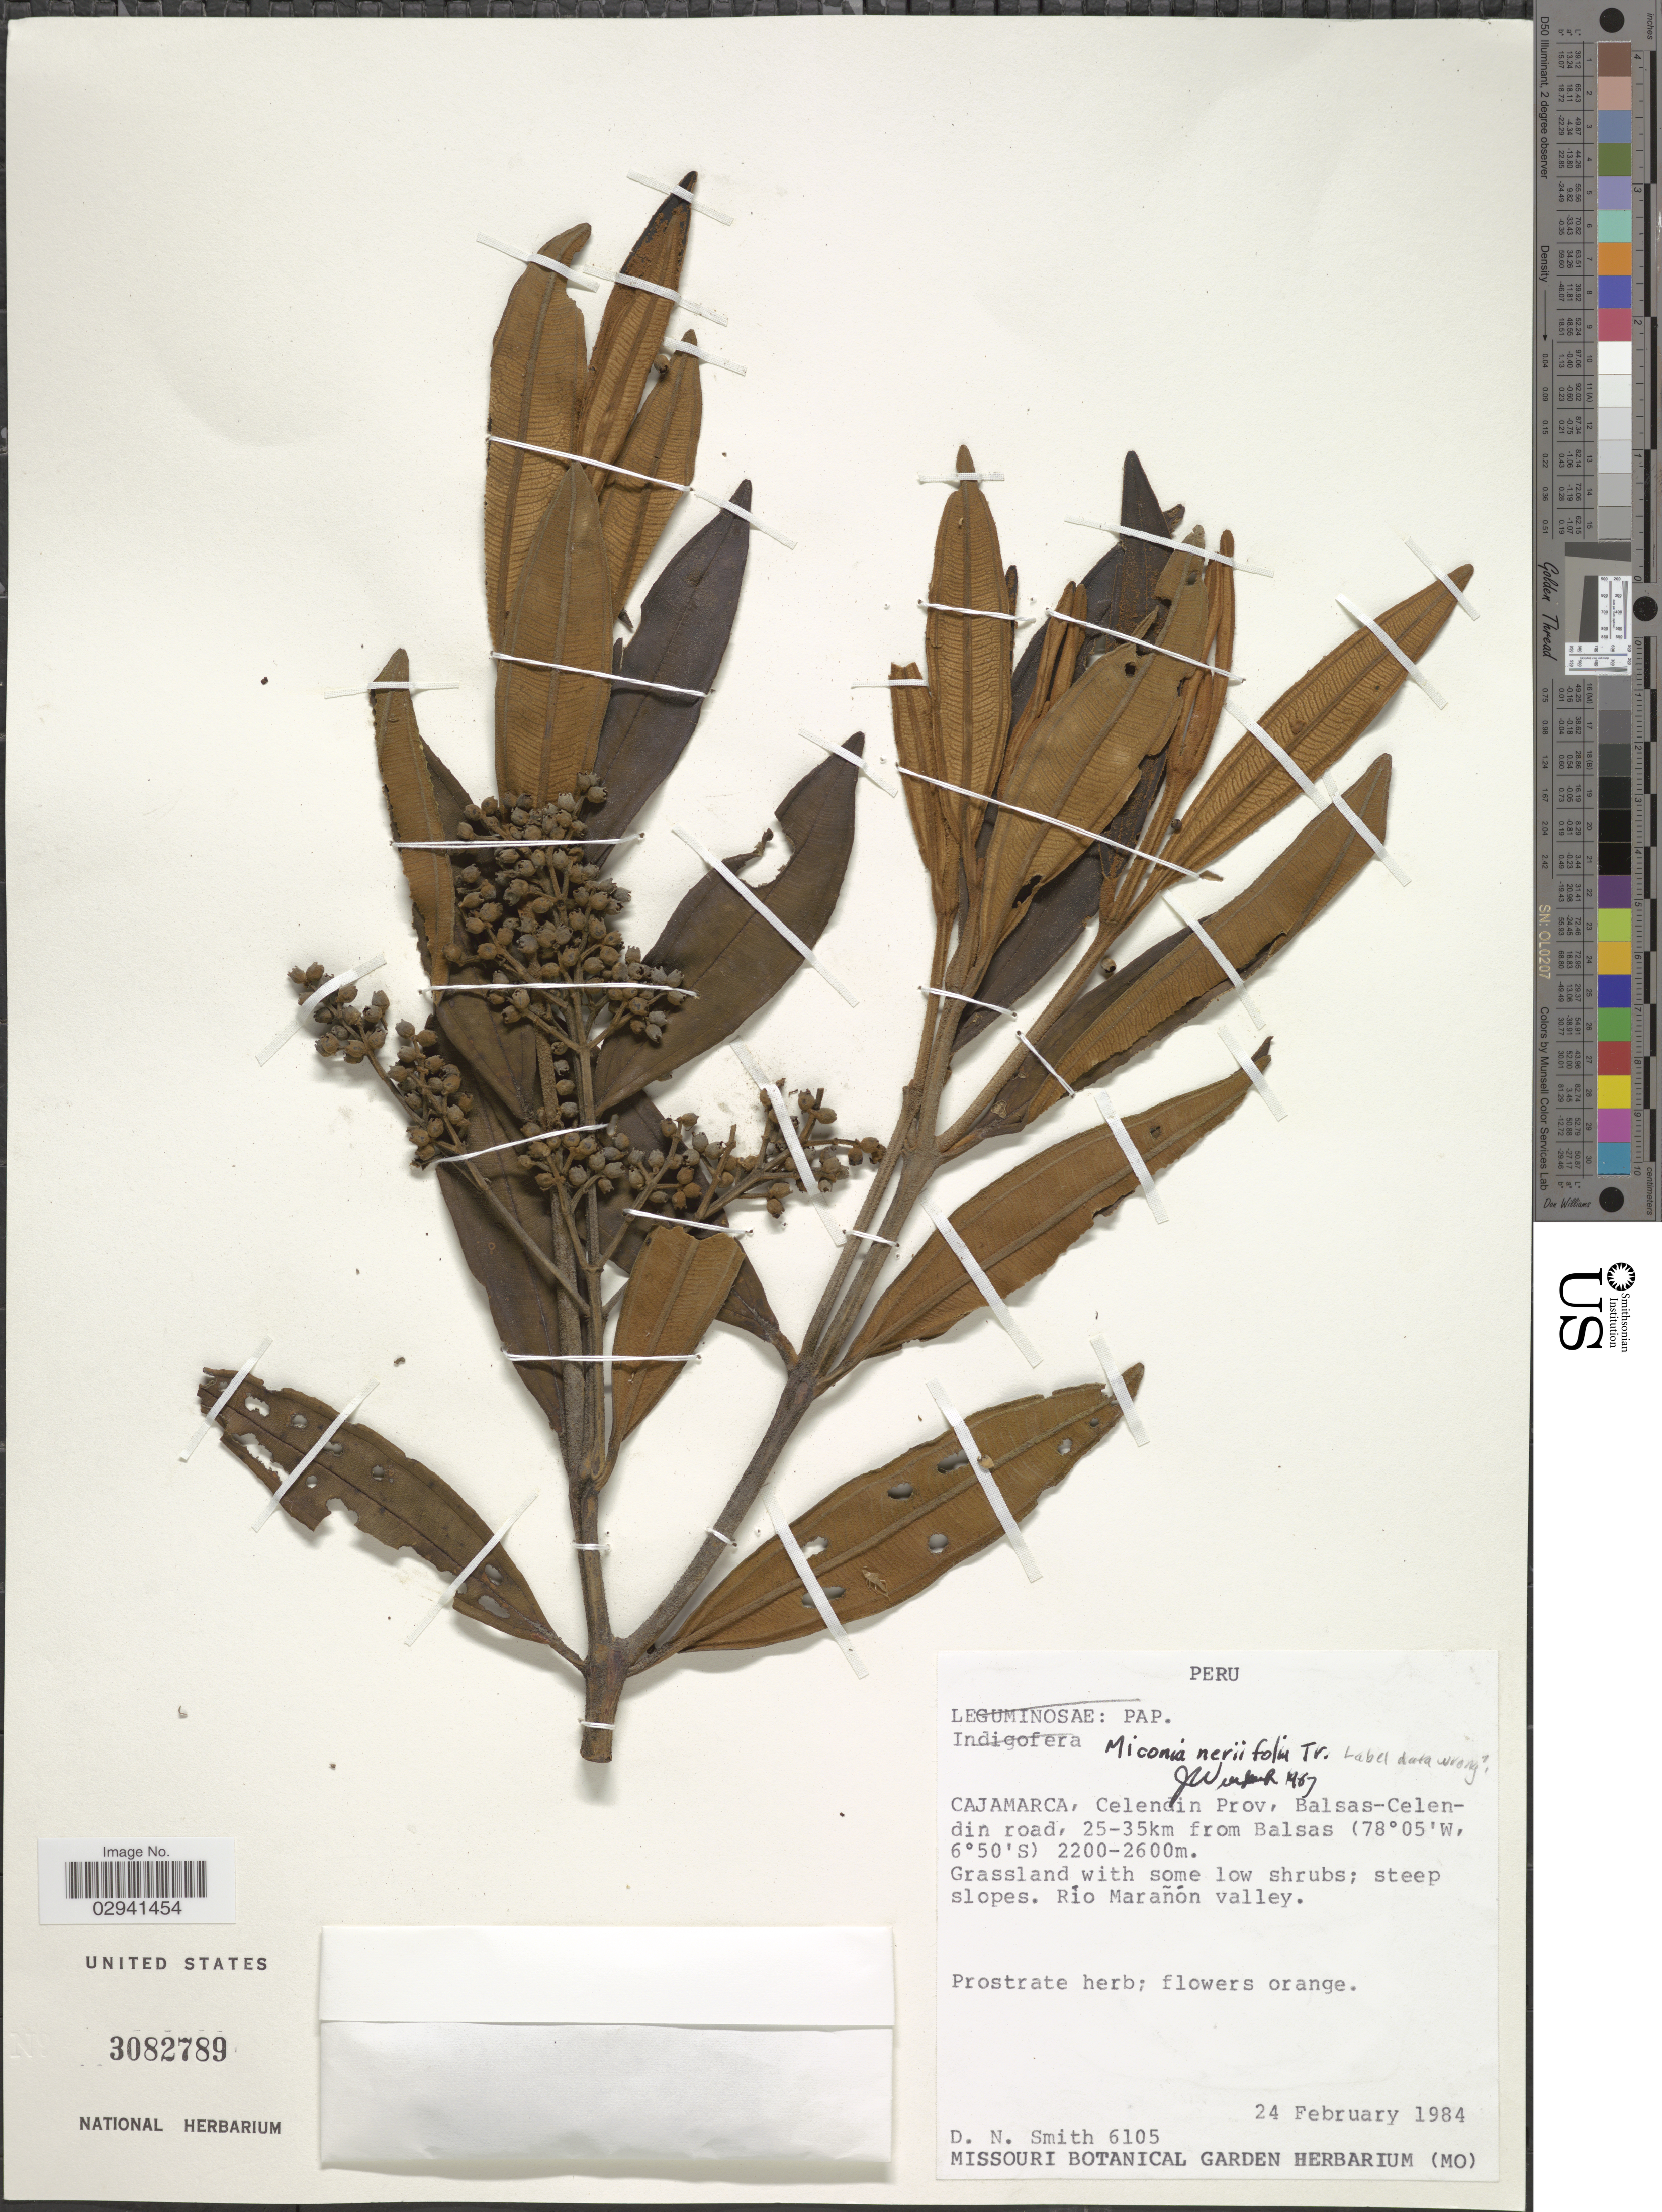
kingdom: Plantae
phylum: Tracheophyta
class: Magnoliopsida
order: Myrtales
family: Melastomataceae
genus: Miconia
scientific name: Miconia neriifolia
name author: Triana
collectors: D. Smith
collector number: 6105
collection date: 1984-02-24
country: Peru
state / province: Cajamarca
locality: Celendin Prov., Balsas-Celendin road, 25-35km from Balsas.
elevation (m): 2200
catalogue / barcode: US 3082789